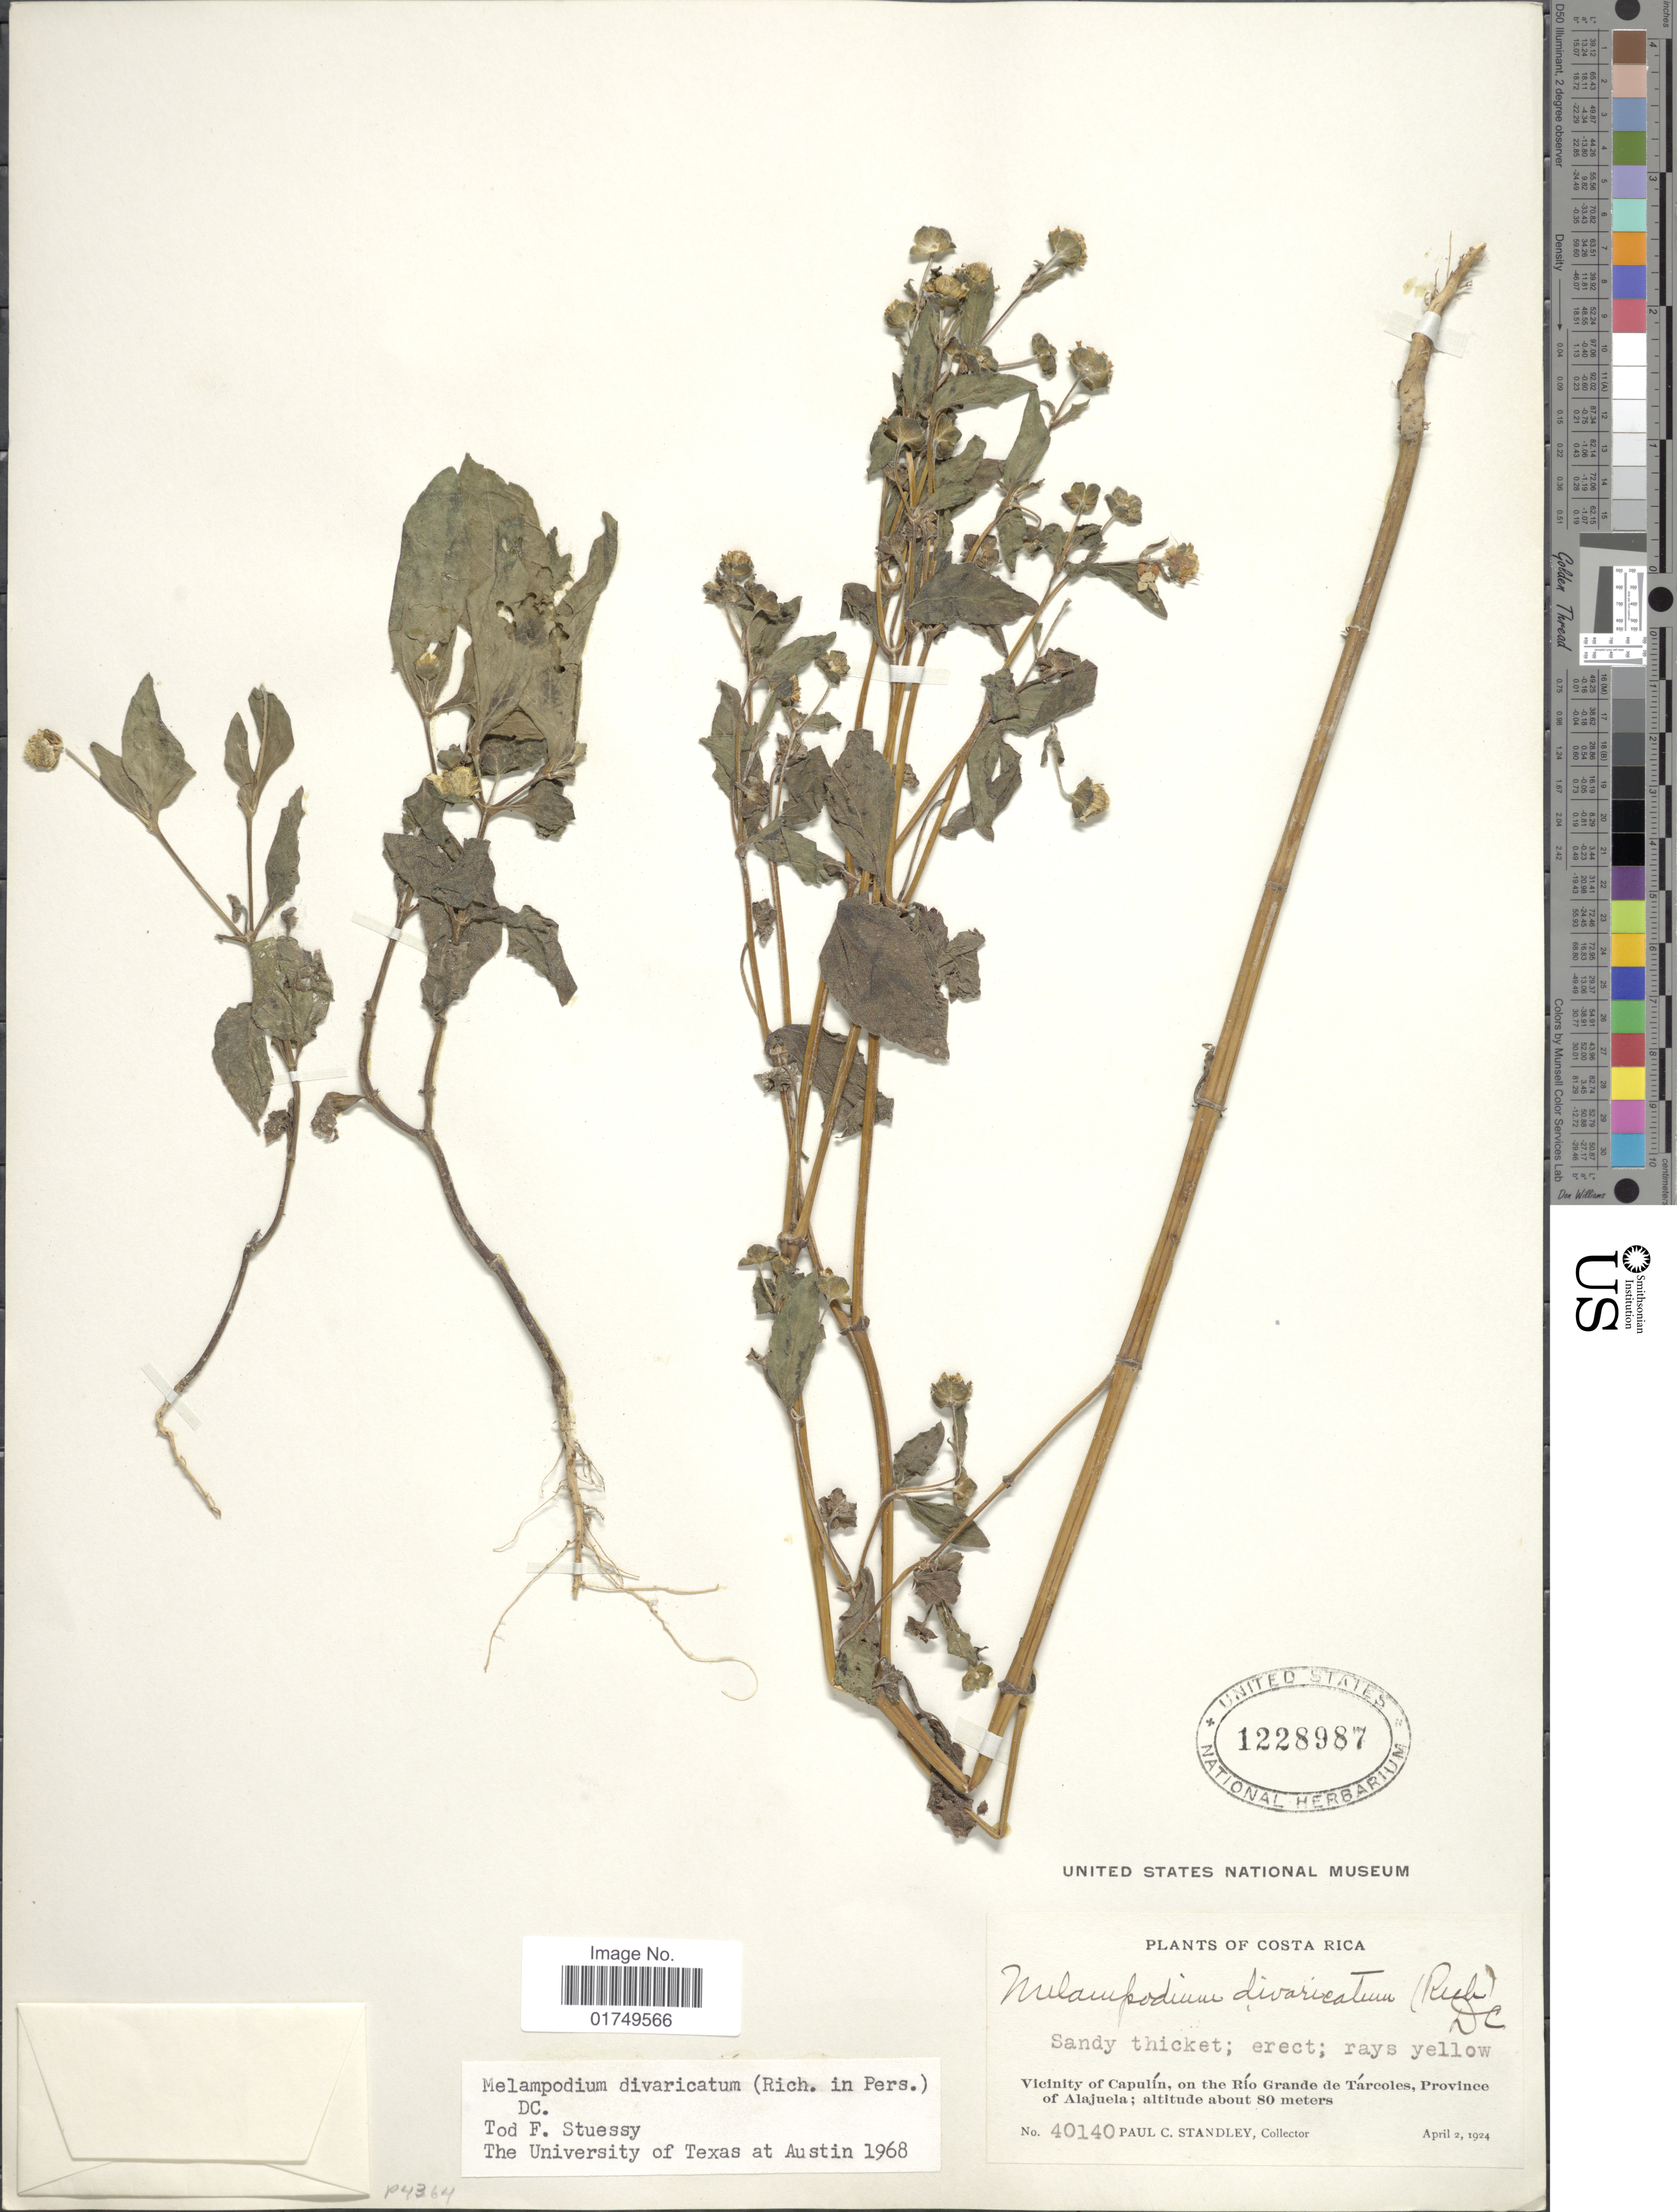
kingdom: Plantae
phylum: Tracheophyta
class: Magnoliopsida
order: Asterales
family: Asteraceae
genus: Melampodium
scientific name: Melampodium divaricatum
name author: (Rich.) DC.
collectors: P. C. Standley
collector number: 40140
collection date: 1924-04-02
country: Costa Rica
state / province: Alajuela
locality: Vicinity of Capulín, on the Rio Grande de Tarcoles, Province of Alajuela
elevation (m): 80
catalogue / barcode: US 1228987